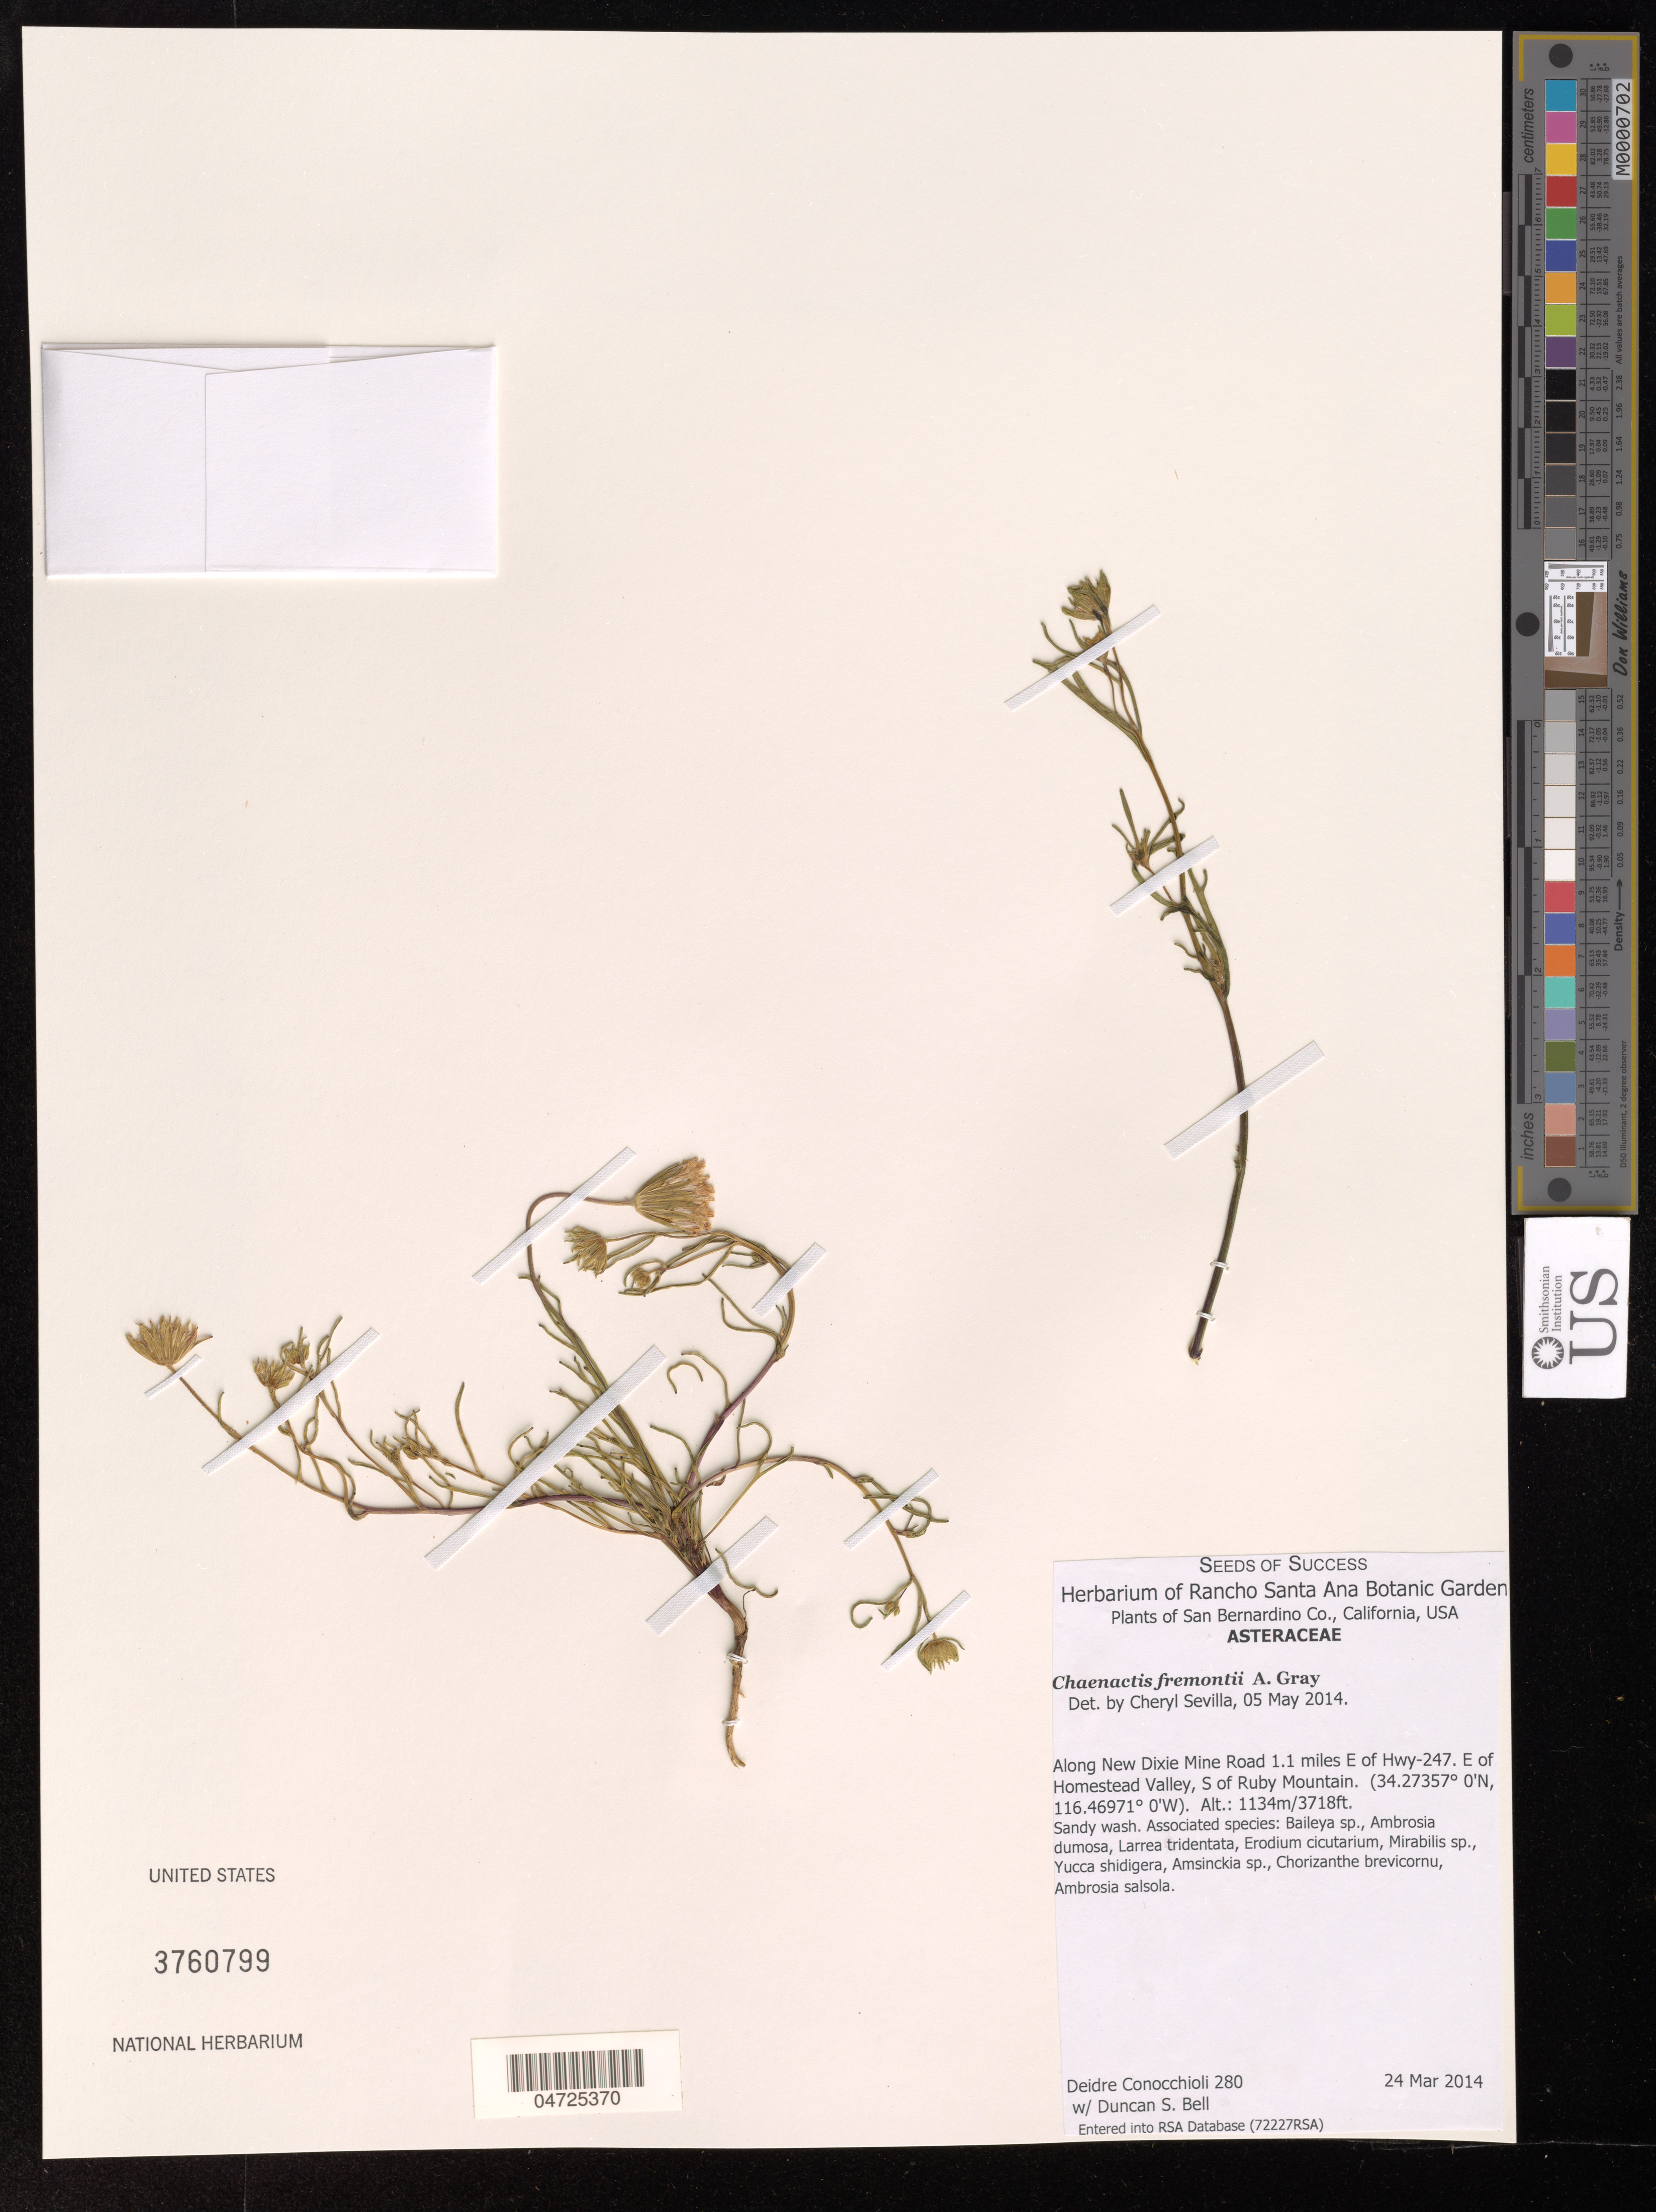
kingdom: Plantae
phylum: Tracheophyta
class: Magnoliopsida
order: Asterales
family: Asteraceae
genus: Chaenactis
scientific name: Chaenactis fremontii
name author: A. Gray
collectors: D. Conocchioli & D. S. Bell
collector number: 280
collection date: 2014-03-24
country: United States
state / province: California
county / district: San Bernardino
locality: San Bernardino Co. Along New Dixie Mine Road 1.1 miles E of Hwy-247. E of Homestead Valley, S. of Ruby Mountain.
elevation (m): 1134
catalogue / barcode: US 3760799